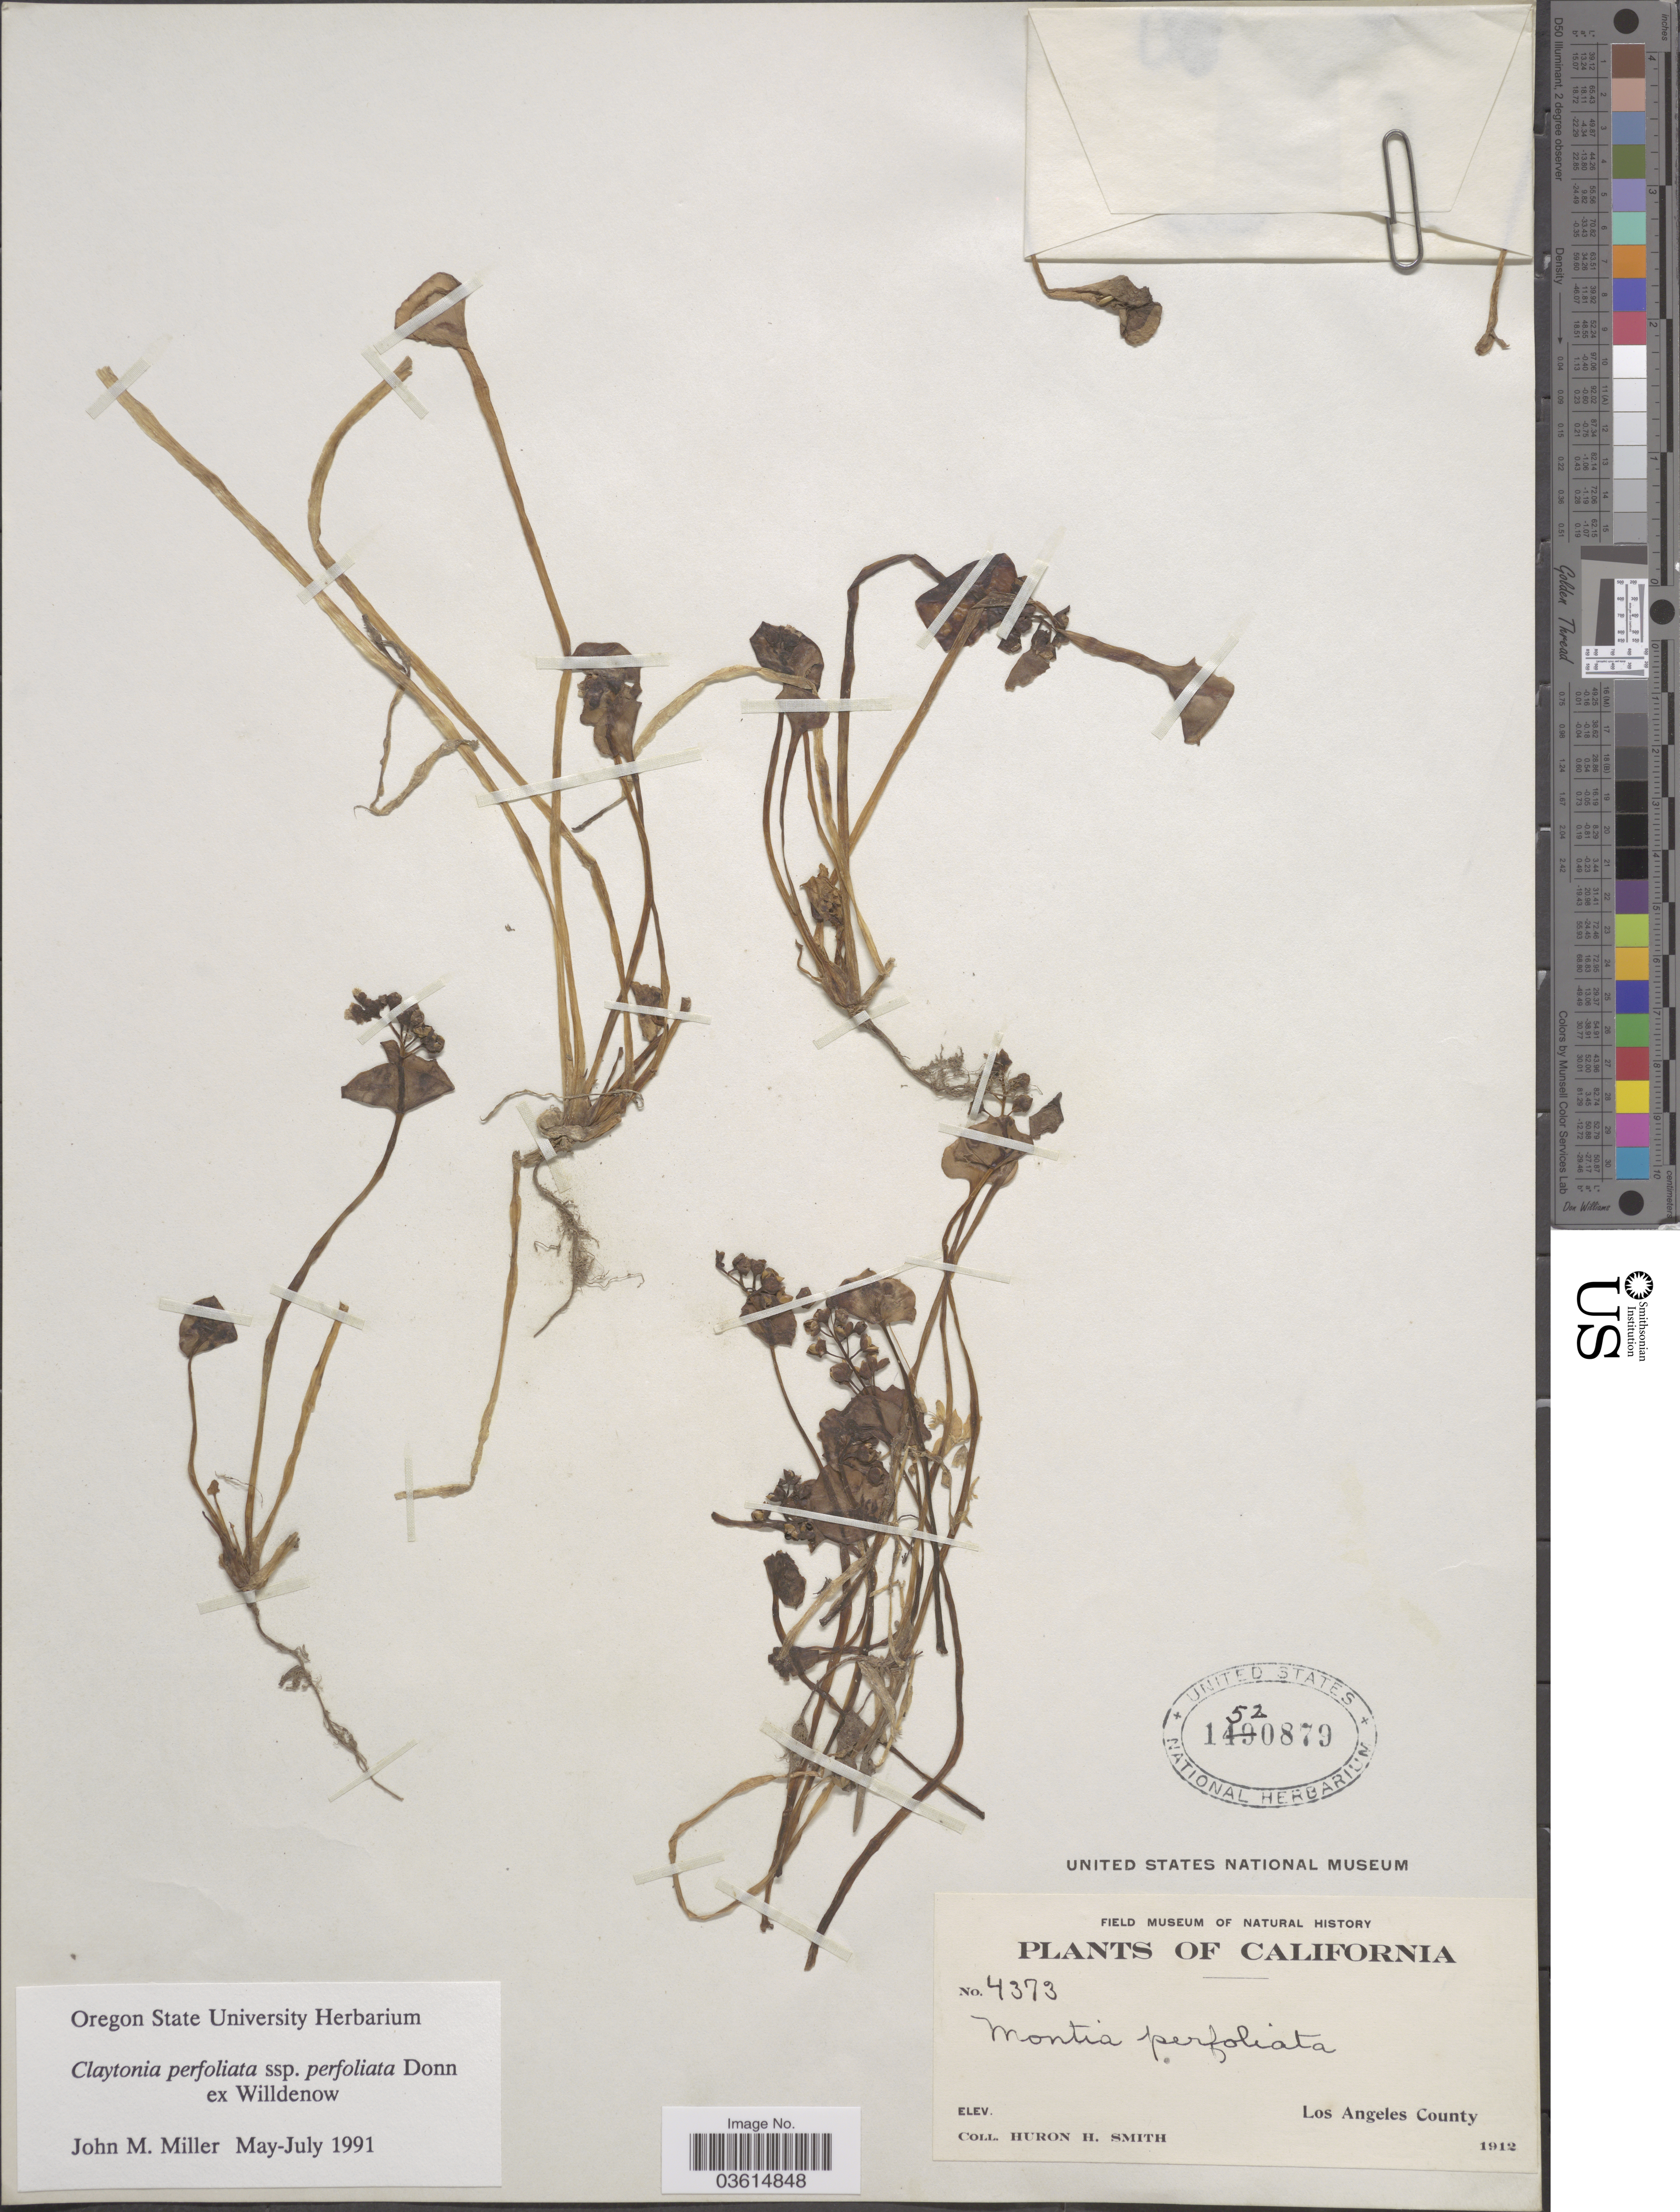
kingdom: Plantae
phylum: Tracheophyta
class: Magnoliopsida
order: Caryophyllales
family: Montiaceae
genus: Claytonia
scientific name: Claytonia perfoliata subsp. perfoliata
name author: Donn ex Willd.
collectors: Huron H. Smith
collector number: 4373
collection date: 1912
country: United States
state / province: California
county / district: Los Angeles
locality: Los Angeles County.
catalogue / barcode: US 1520879